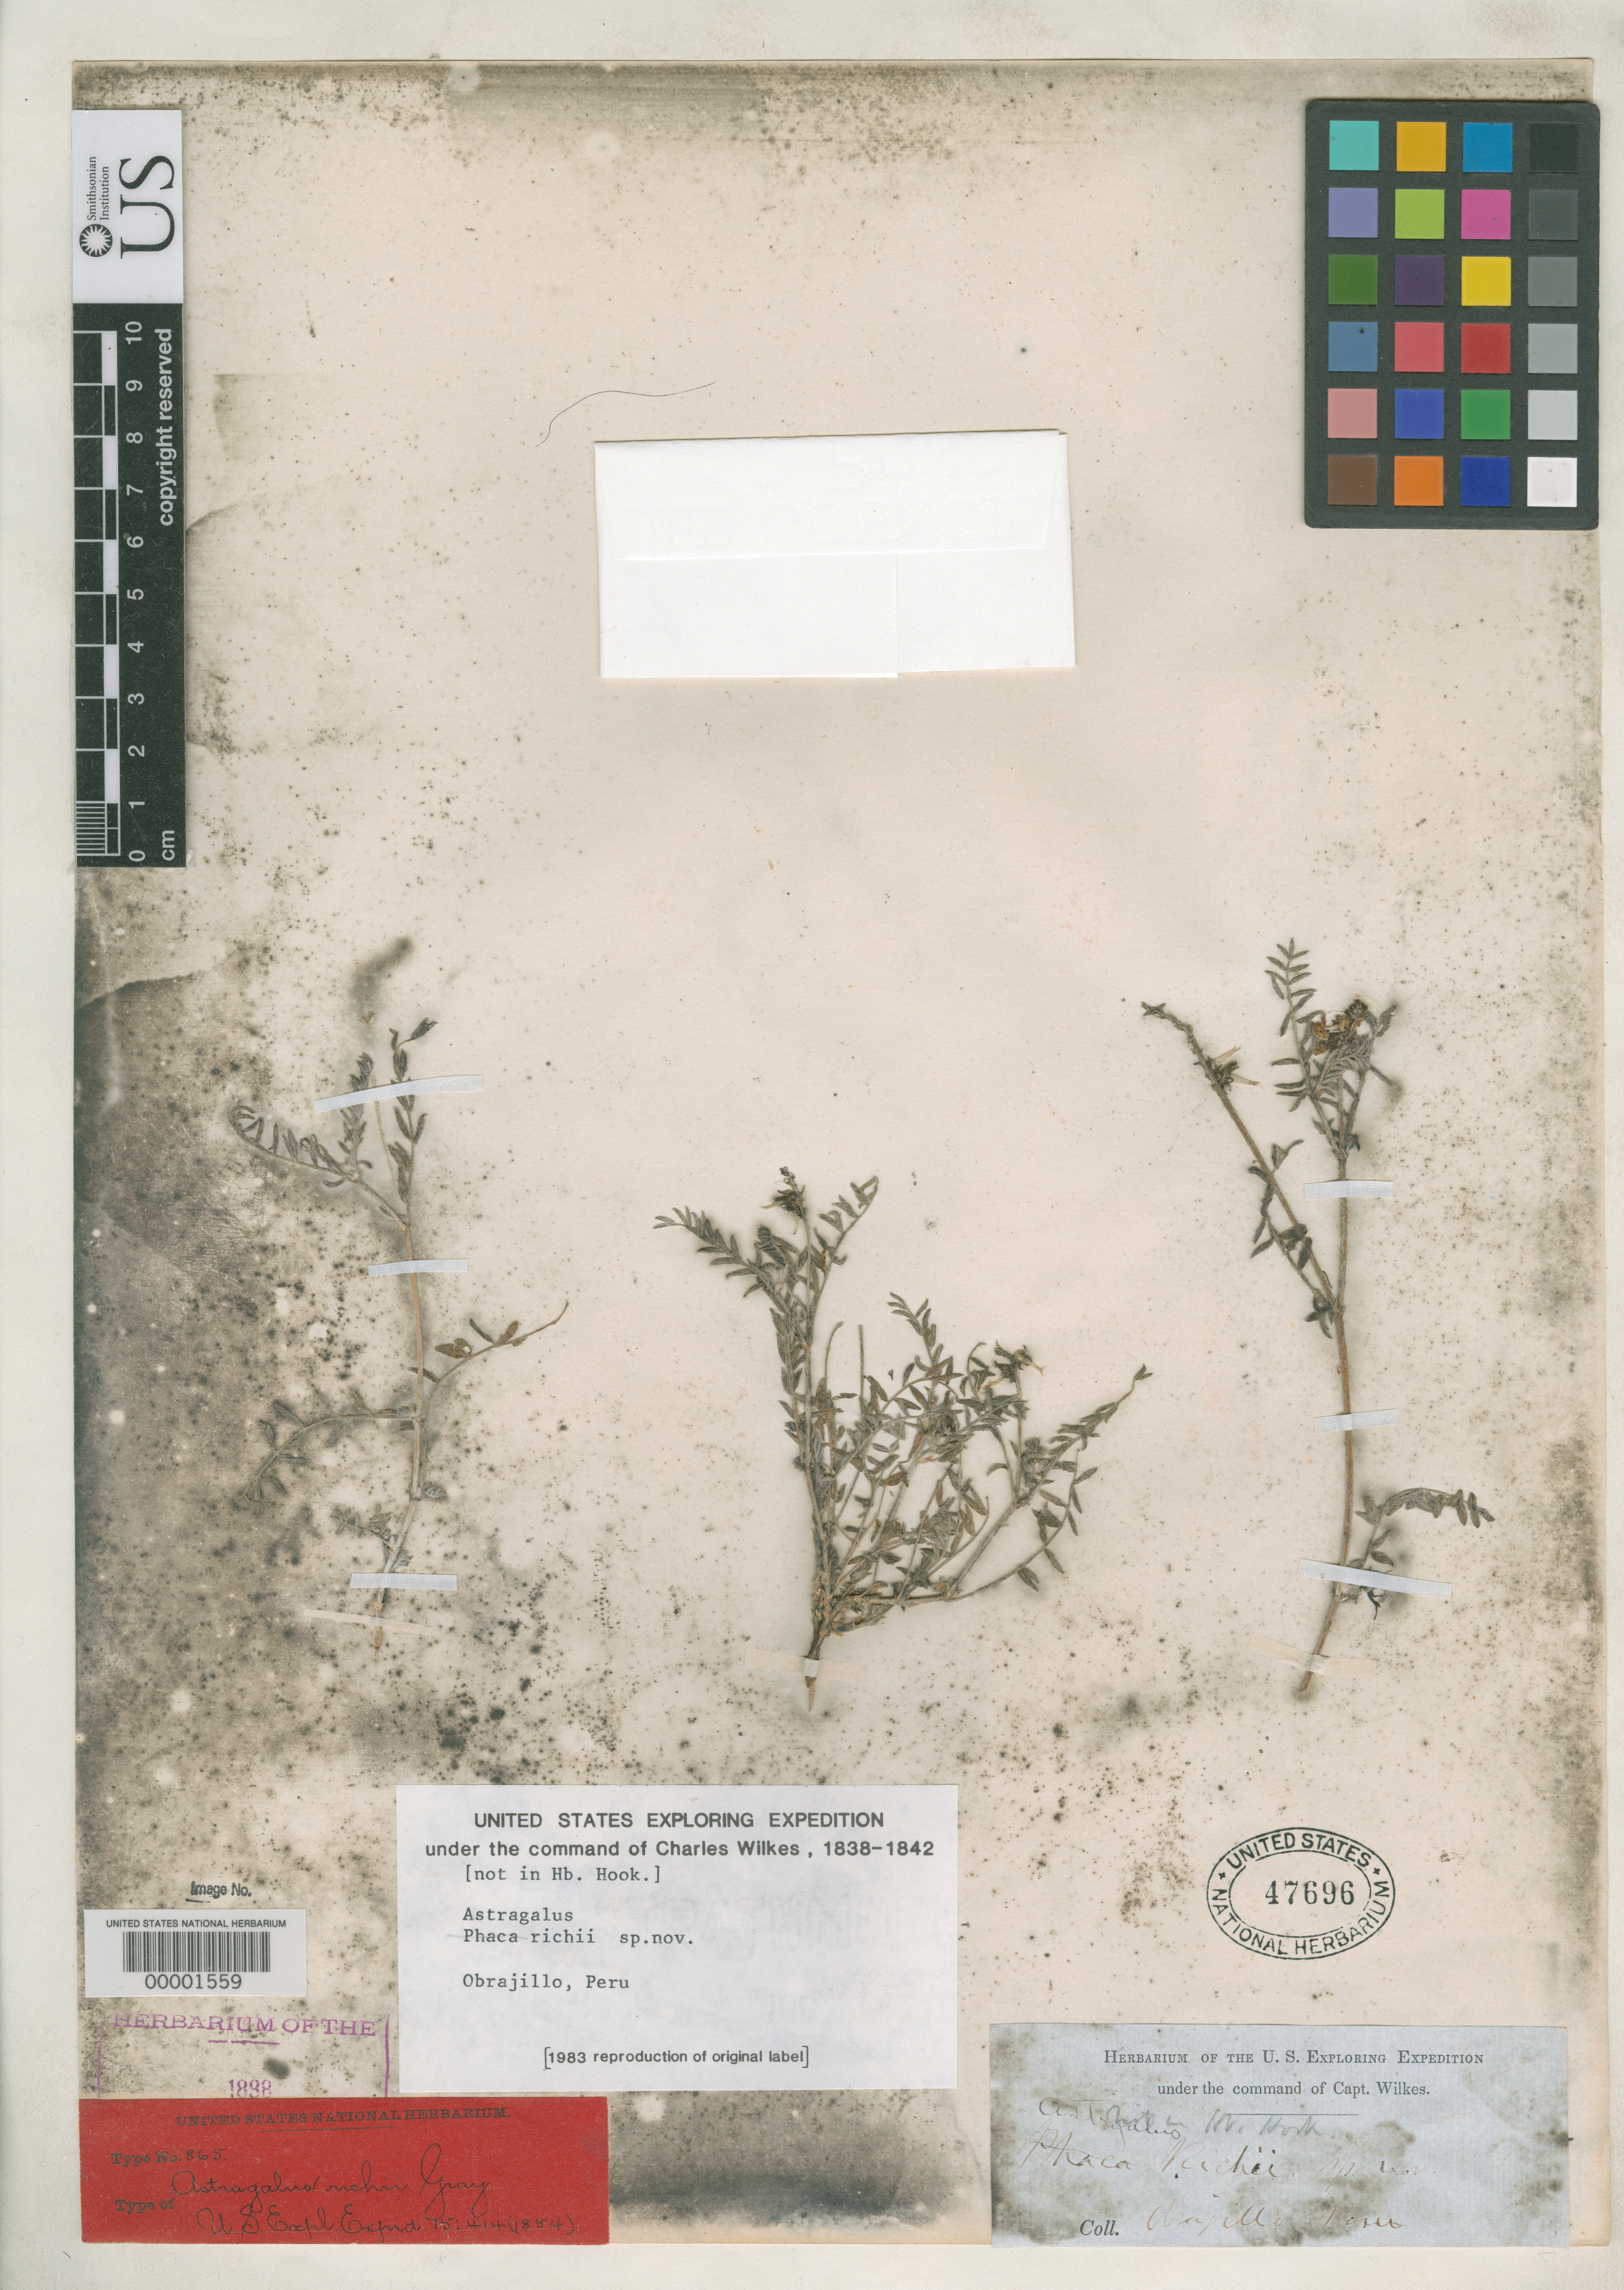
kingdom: Plantae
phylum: Tracheophyta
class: Magnoliopsida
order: Fabales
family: Fabaceae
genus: Astragalus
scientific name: Astragalus richii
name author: A. Gray in Wilkes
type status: Type Collection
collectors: Wilkes Explor. Exped.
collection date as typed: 1838 to -- --- 1842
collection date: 1838/1842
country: Peru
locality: Andes Mountains, Obrajillo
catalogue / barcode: US 47696